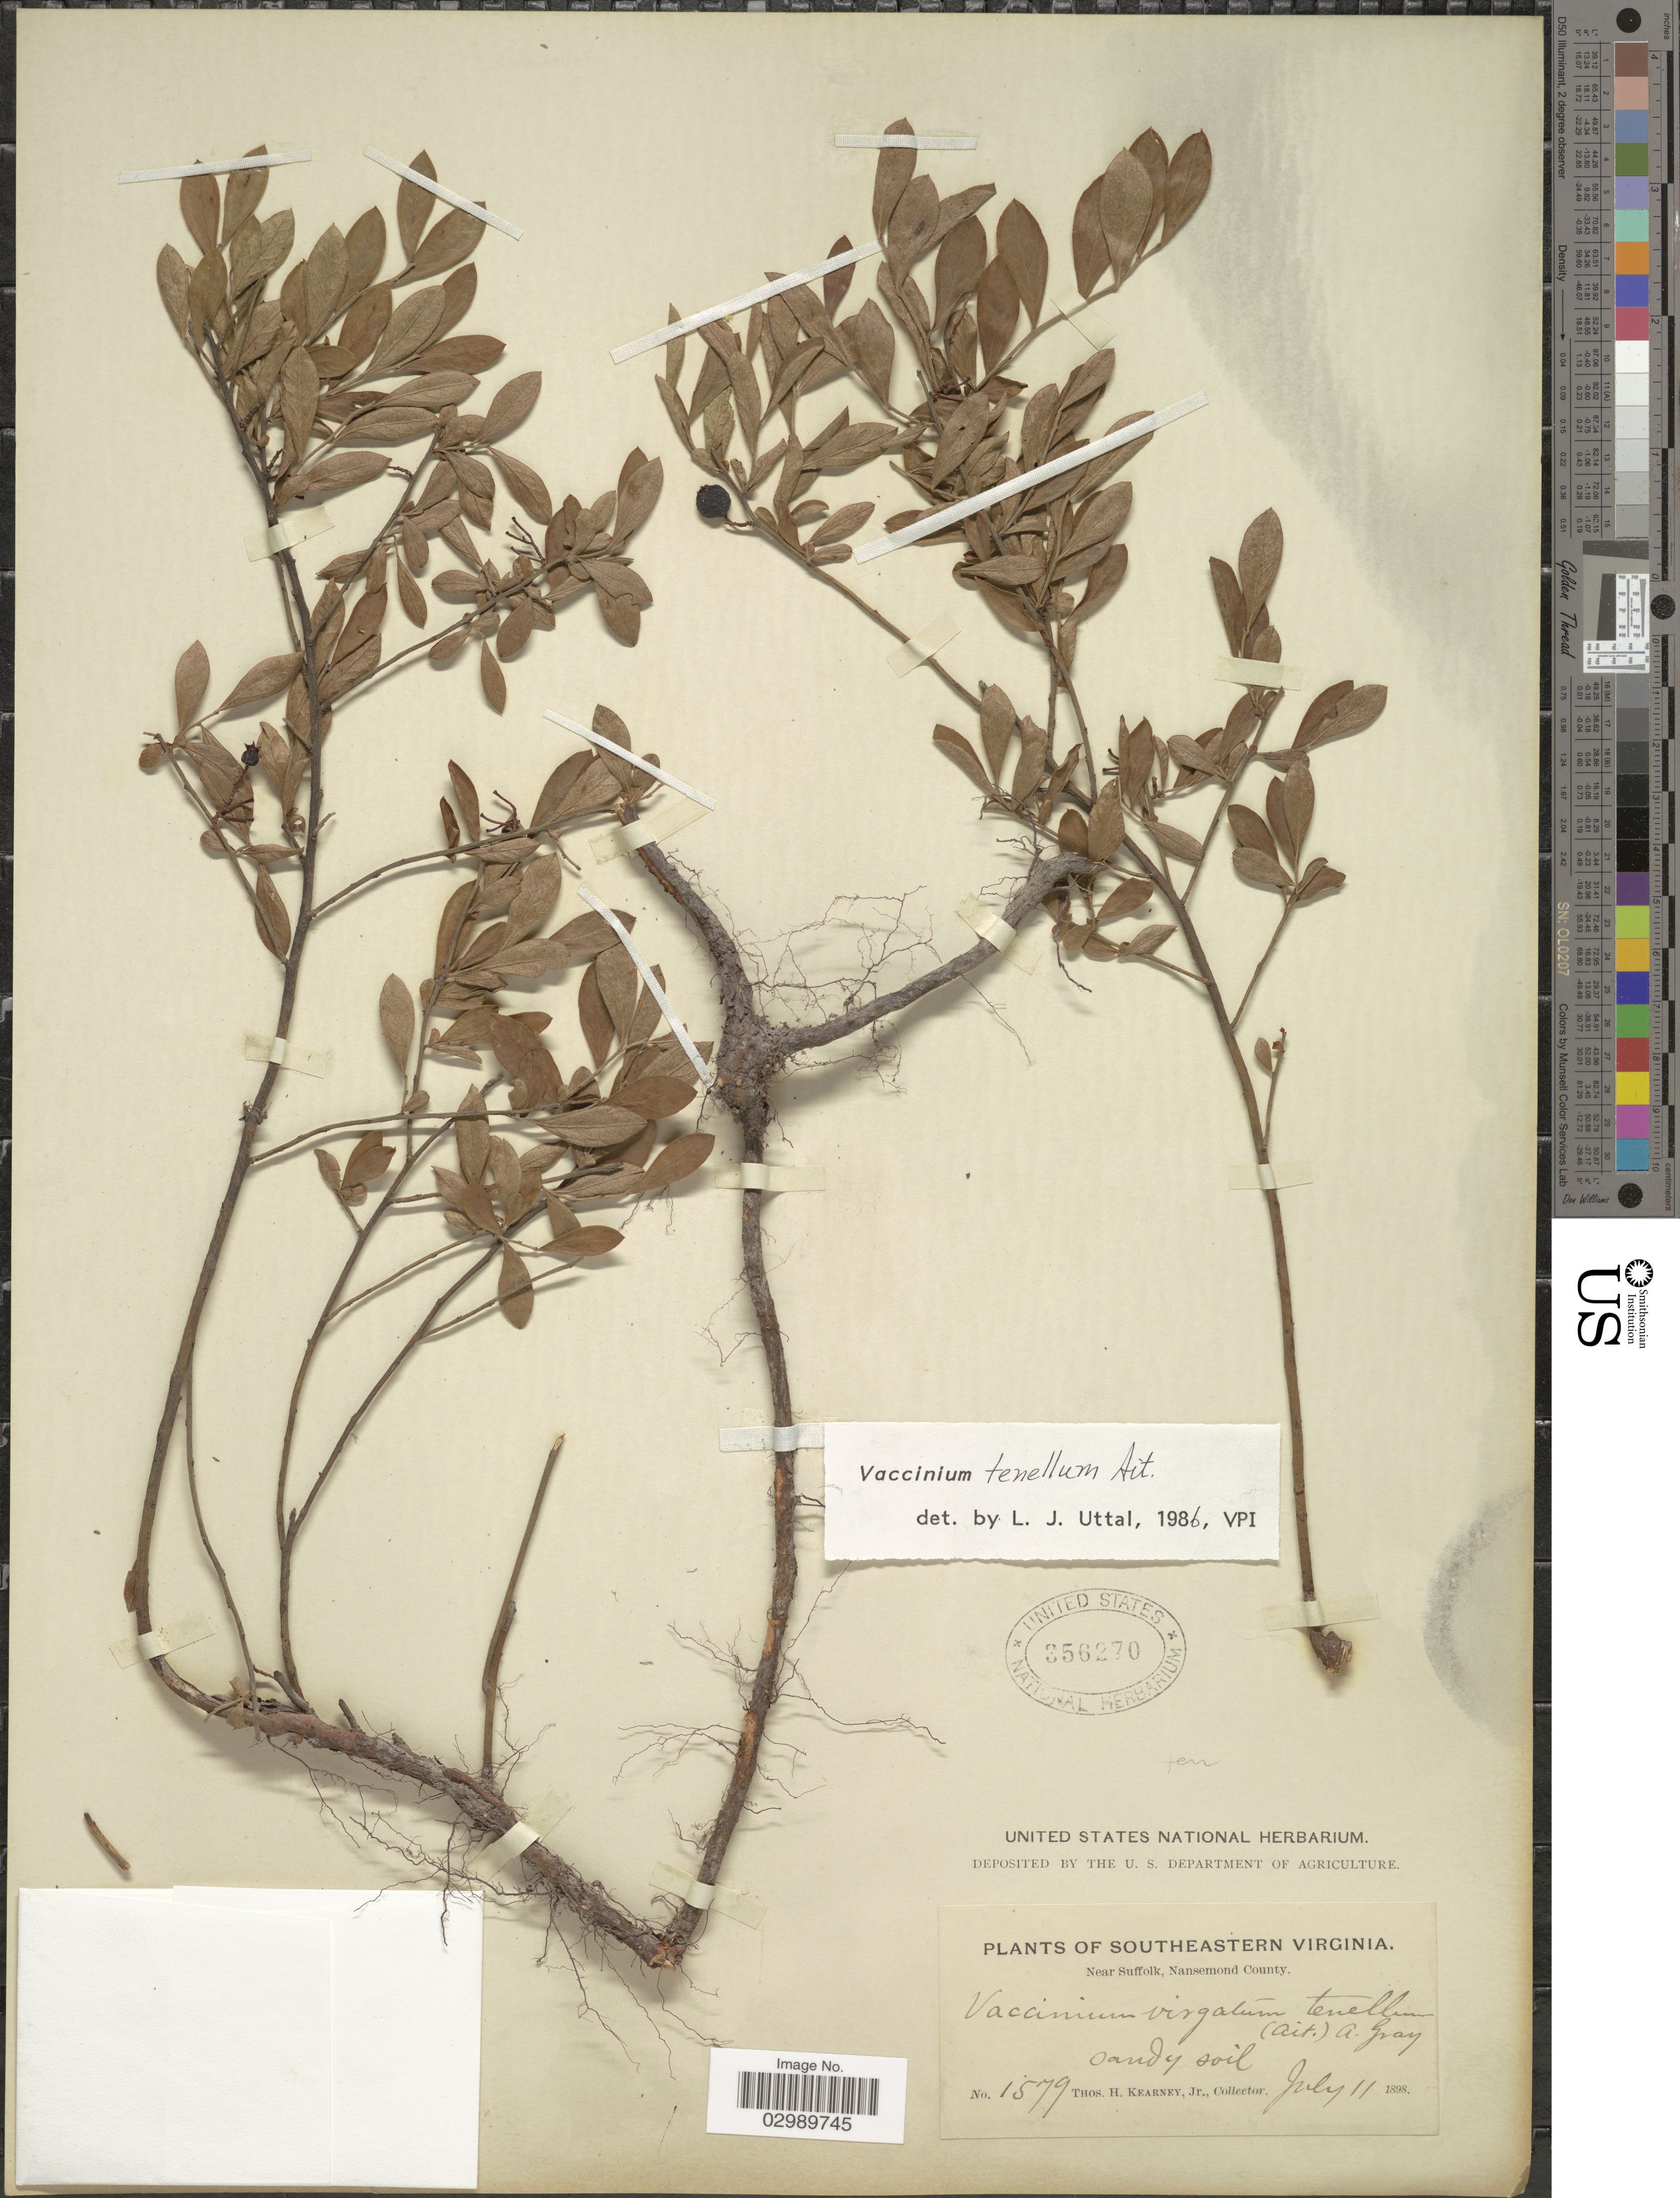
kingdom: Plantae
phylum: Tracheophyta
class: Magnoliopsida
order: Ericales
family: Ericaceae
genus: Vaccinium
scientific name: Vaccinium tenellum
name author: Aiton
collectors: T. H. Kearney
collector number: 1579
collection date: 1898-07-11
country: United States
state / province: Virginia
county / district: City of Suffolk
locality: Southeastern Virginia. Near Suffolk, Nansemond County.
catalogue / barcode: US 356270